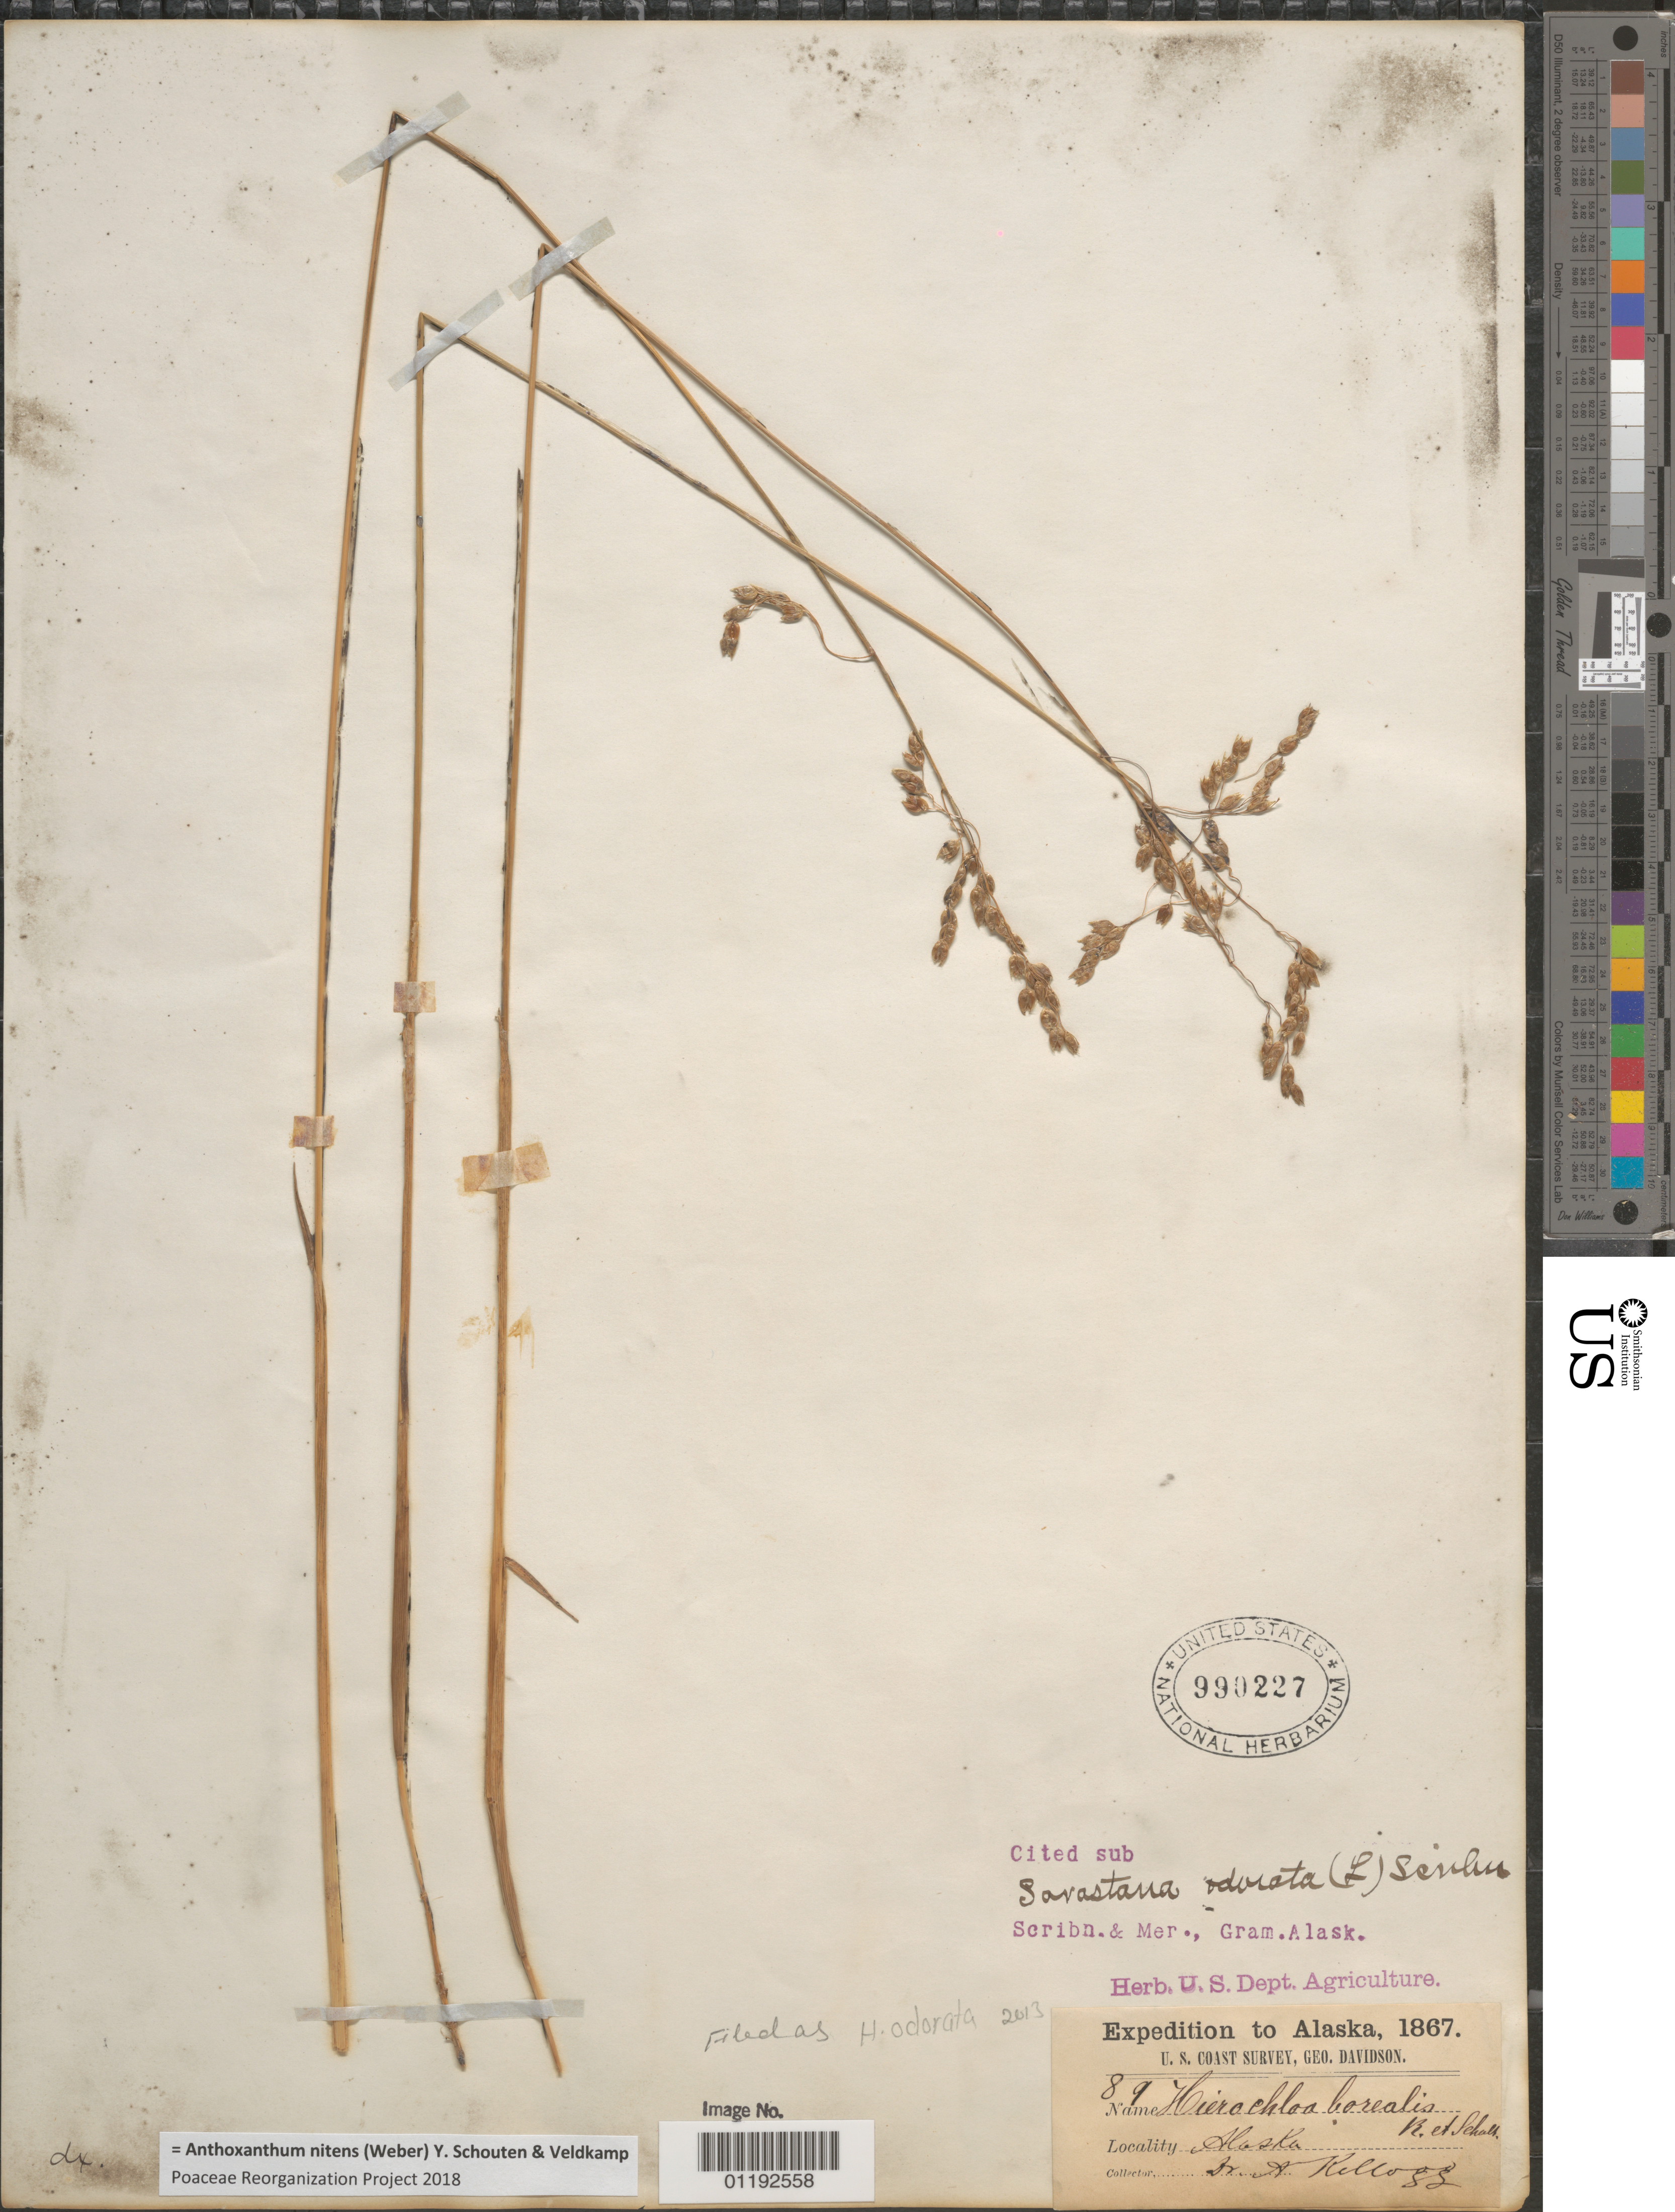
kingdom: Plantae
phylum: Tracheophyta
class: Liliopsida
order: Poales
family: Poaceae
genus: Anthoxanthum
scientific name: Anthoxanthum nitens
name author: (G.H. Weber) R.T.A. Schouten & Veldkamp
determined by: Poaceae Reorganization Project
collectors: A. Kellogg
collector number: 89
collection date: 1867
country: United States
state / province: Alaska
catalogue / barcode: US 990227